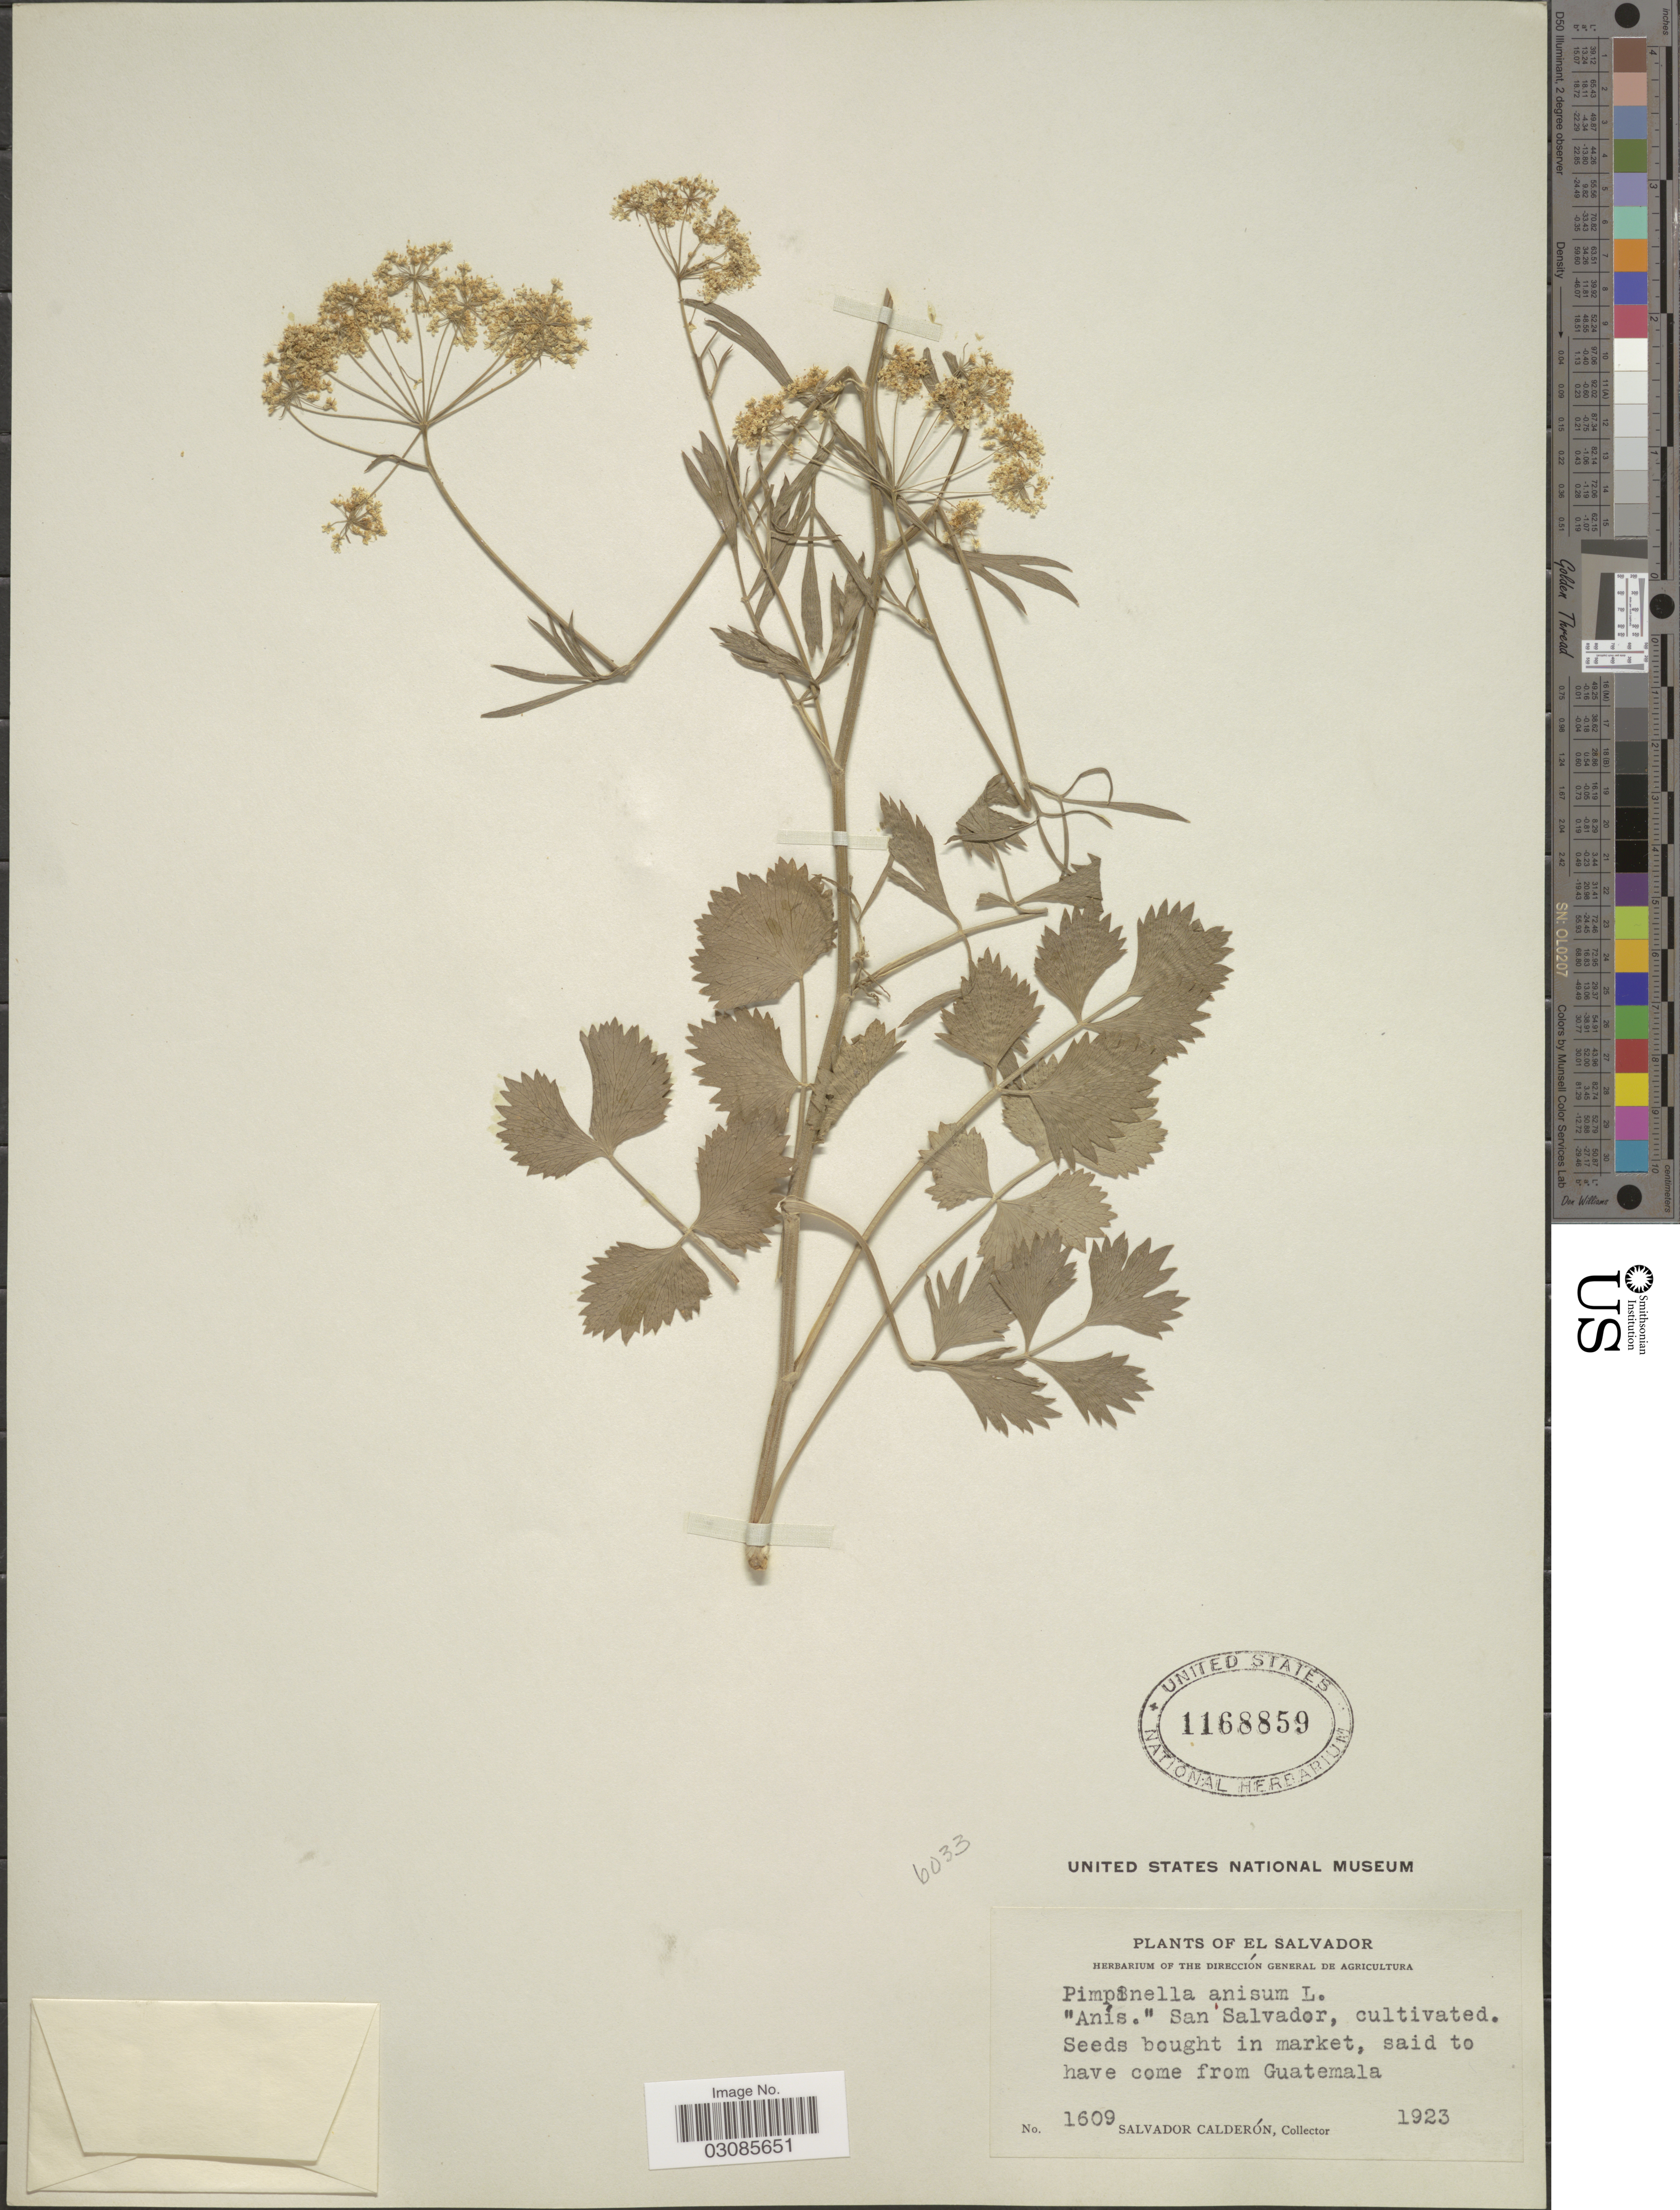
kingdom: Plantae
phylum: Tracheophyta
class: Magnoliopsida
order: Apiales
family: Apiaceae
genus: Pimpinella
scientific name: Pimpinella anisum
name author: L.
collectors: S. Calderón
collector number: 1609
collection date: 1923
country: El Salvador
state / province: San Salvador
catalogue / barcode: US 1168859